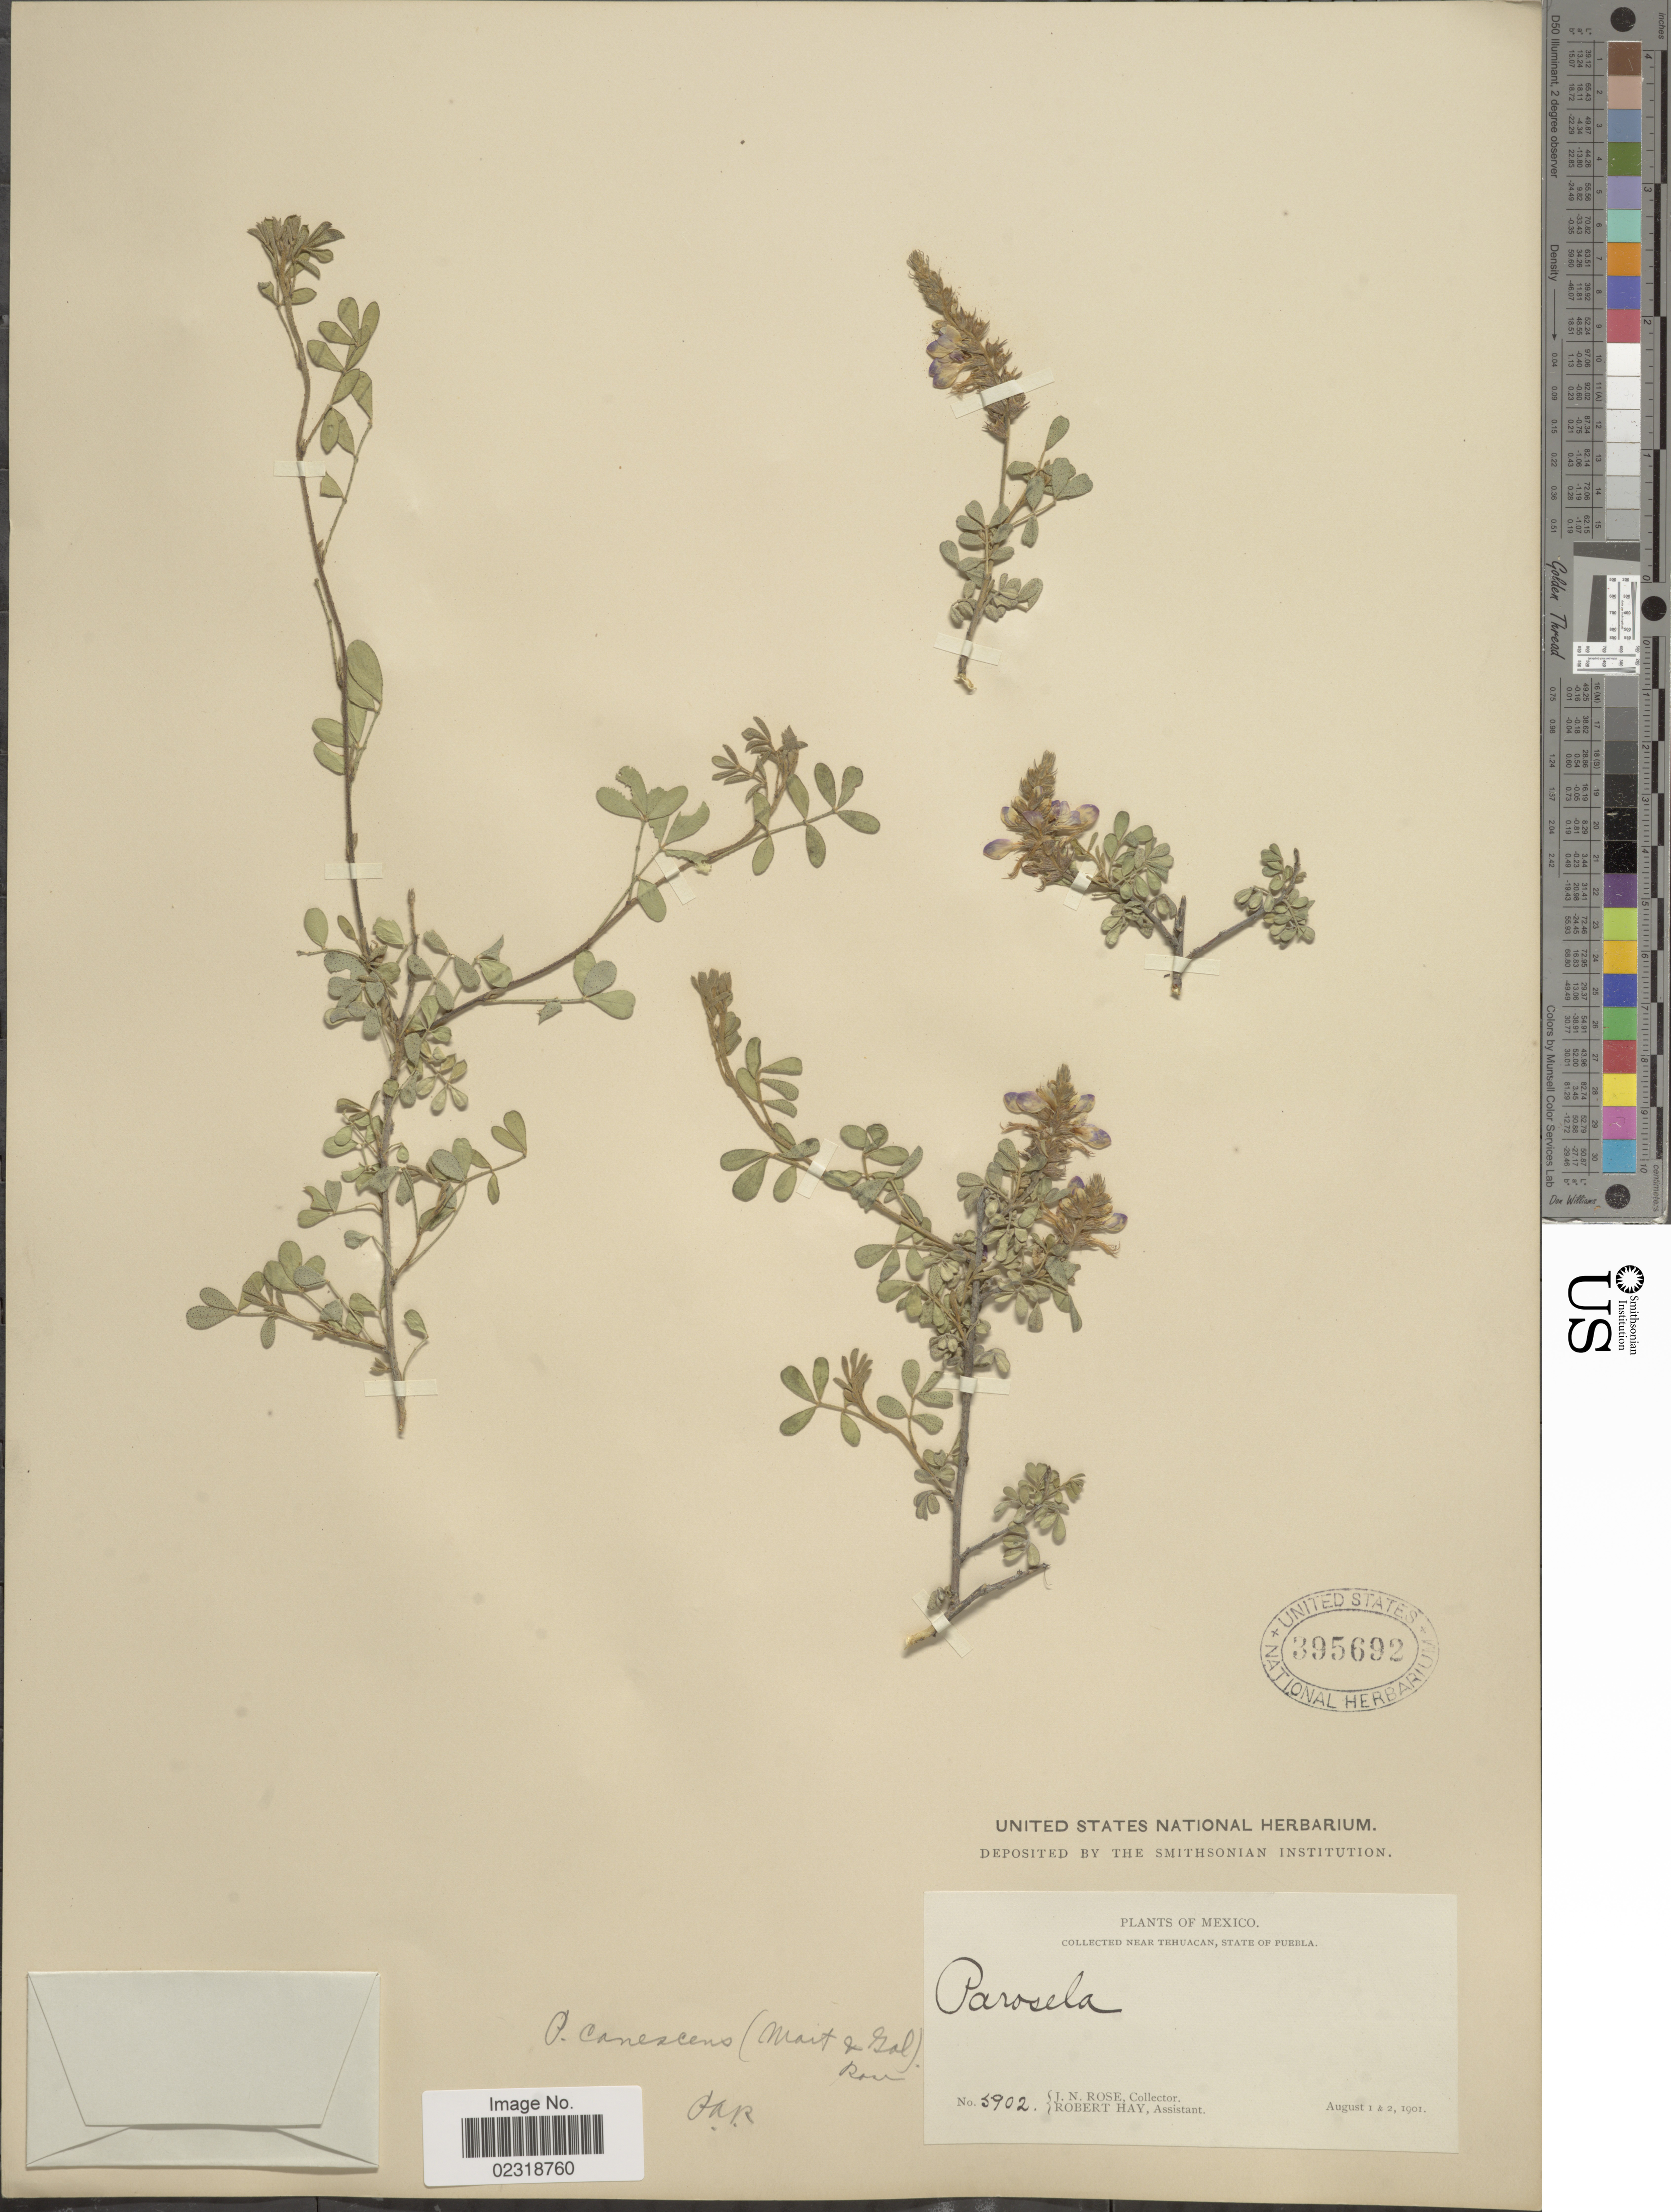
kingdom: Plantae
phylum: Tracheophyta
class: Magnoliopsida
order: Fabales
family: Fabaceae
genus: Dalea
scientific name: Dalea bicolor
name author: Humb. & Bonpl. ex Willd.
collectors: J. N. Rose & R. Hay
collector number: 5902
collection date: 1901-08-01/1901-08-02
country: Mexico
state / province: Puebla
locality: Near Tehuacan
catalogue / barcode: US 395692